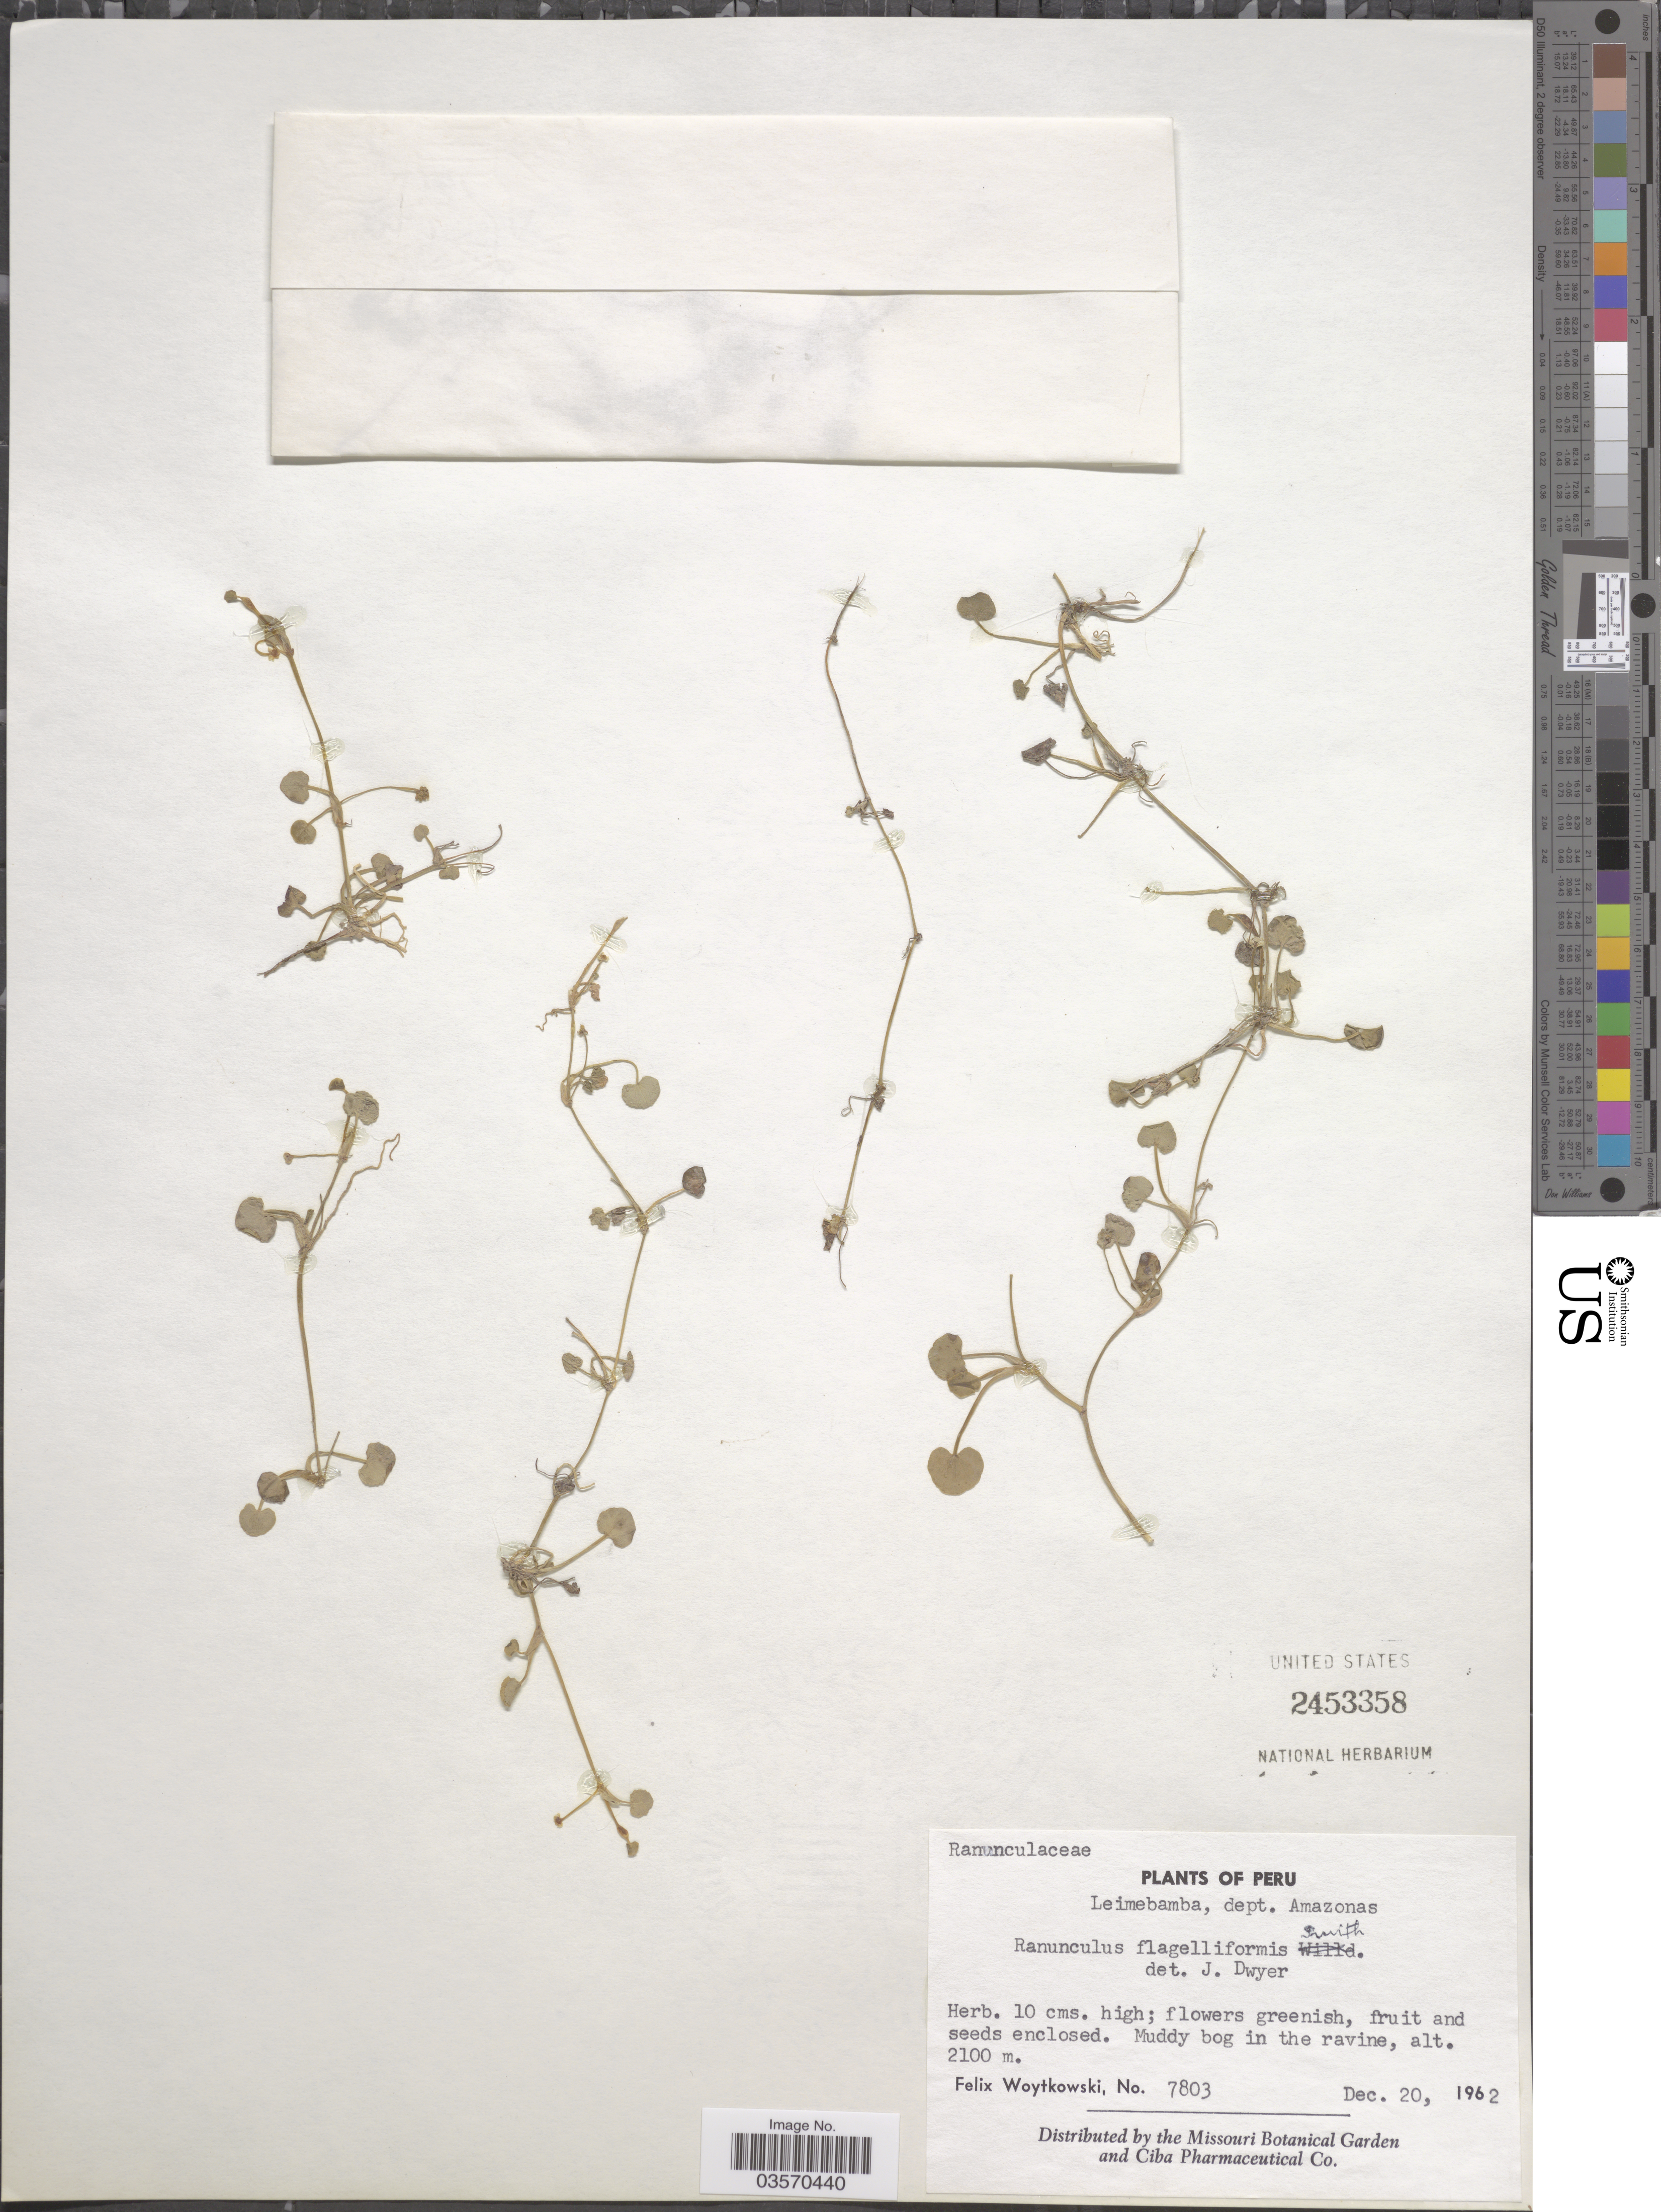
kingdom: Plantae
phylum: Tracheophyta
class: Magnoliopsida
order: Ranunculales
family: Ranunculaceae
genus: Ranunculus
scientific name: Ranunculus flagelliformis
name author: Sm.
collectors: F. Woytkowski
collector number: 7803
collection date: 1962-12-20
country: Peru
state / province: Amazonas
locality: Leimebamba, dept. Amazonas.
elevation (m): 2100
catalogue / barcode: US 2453358